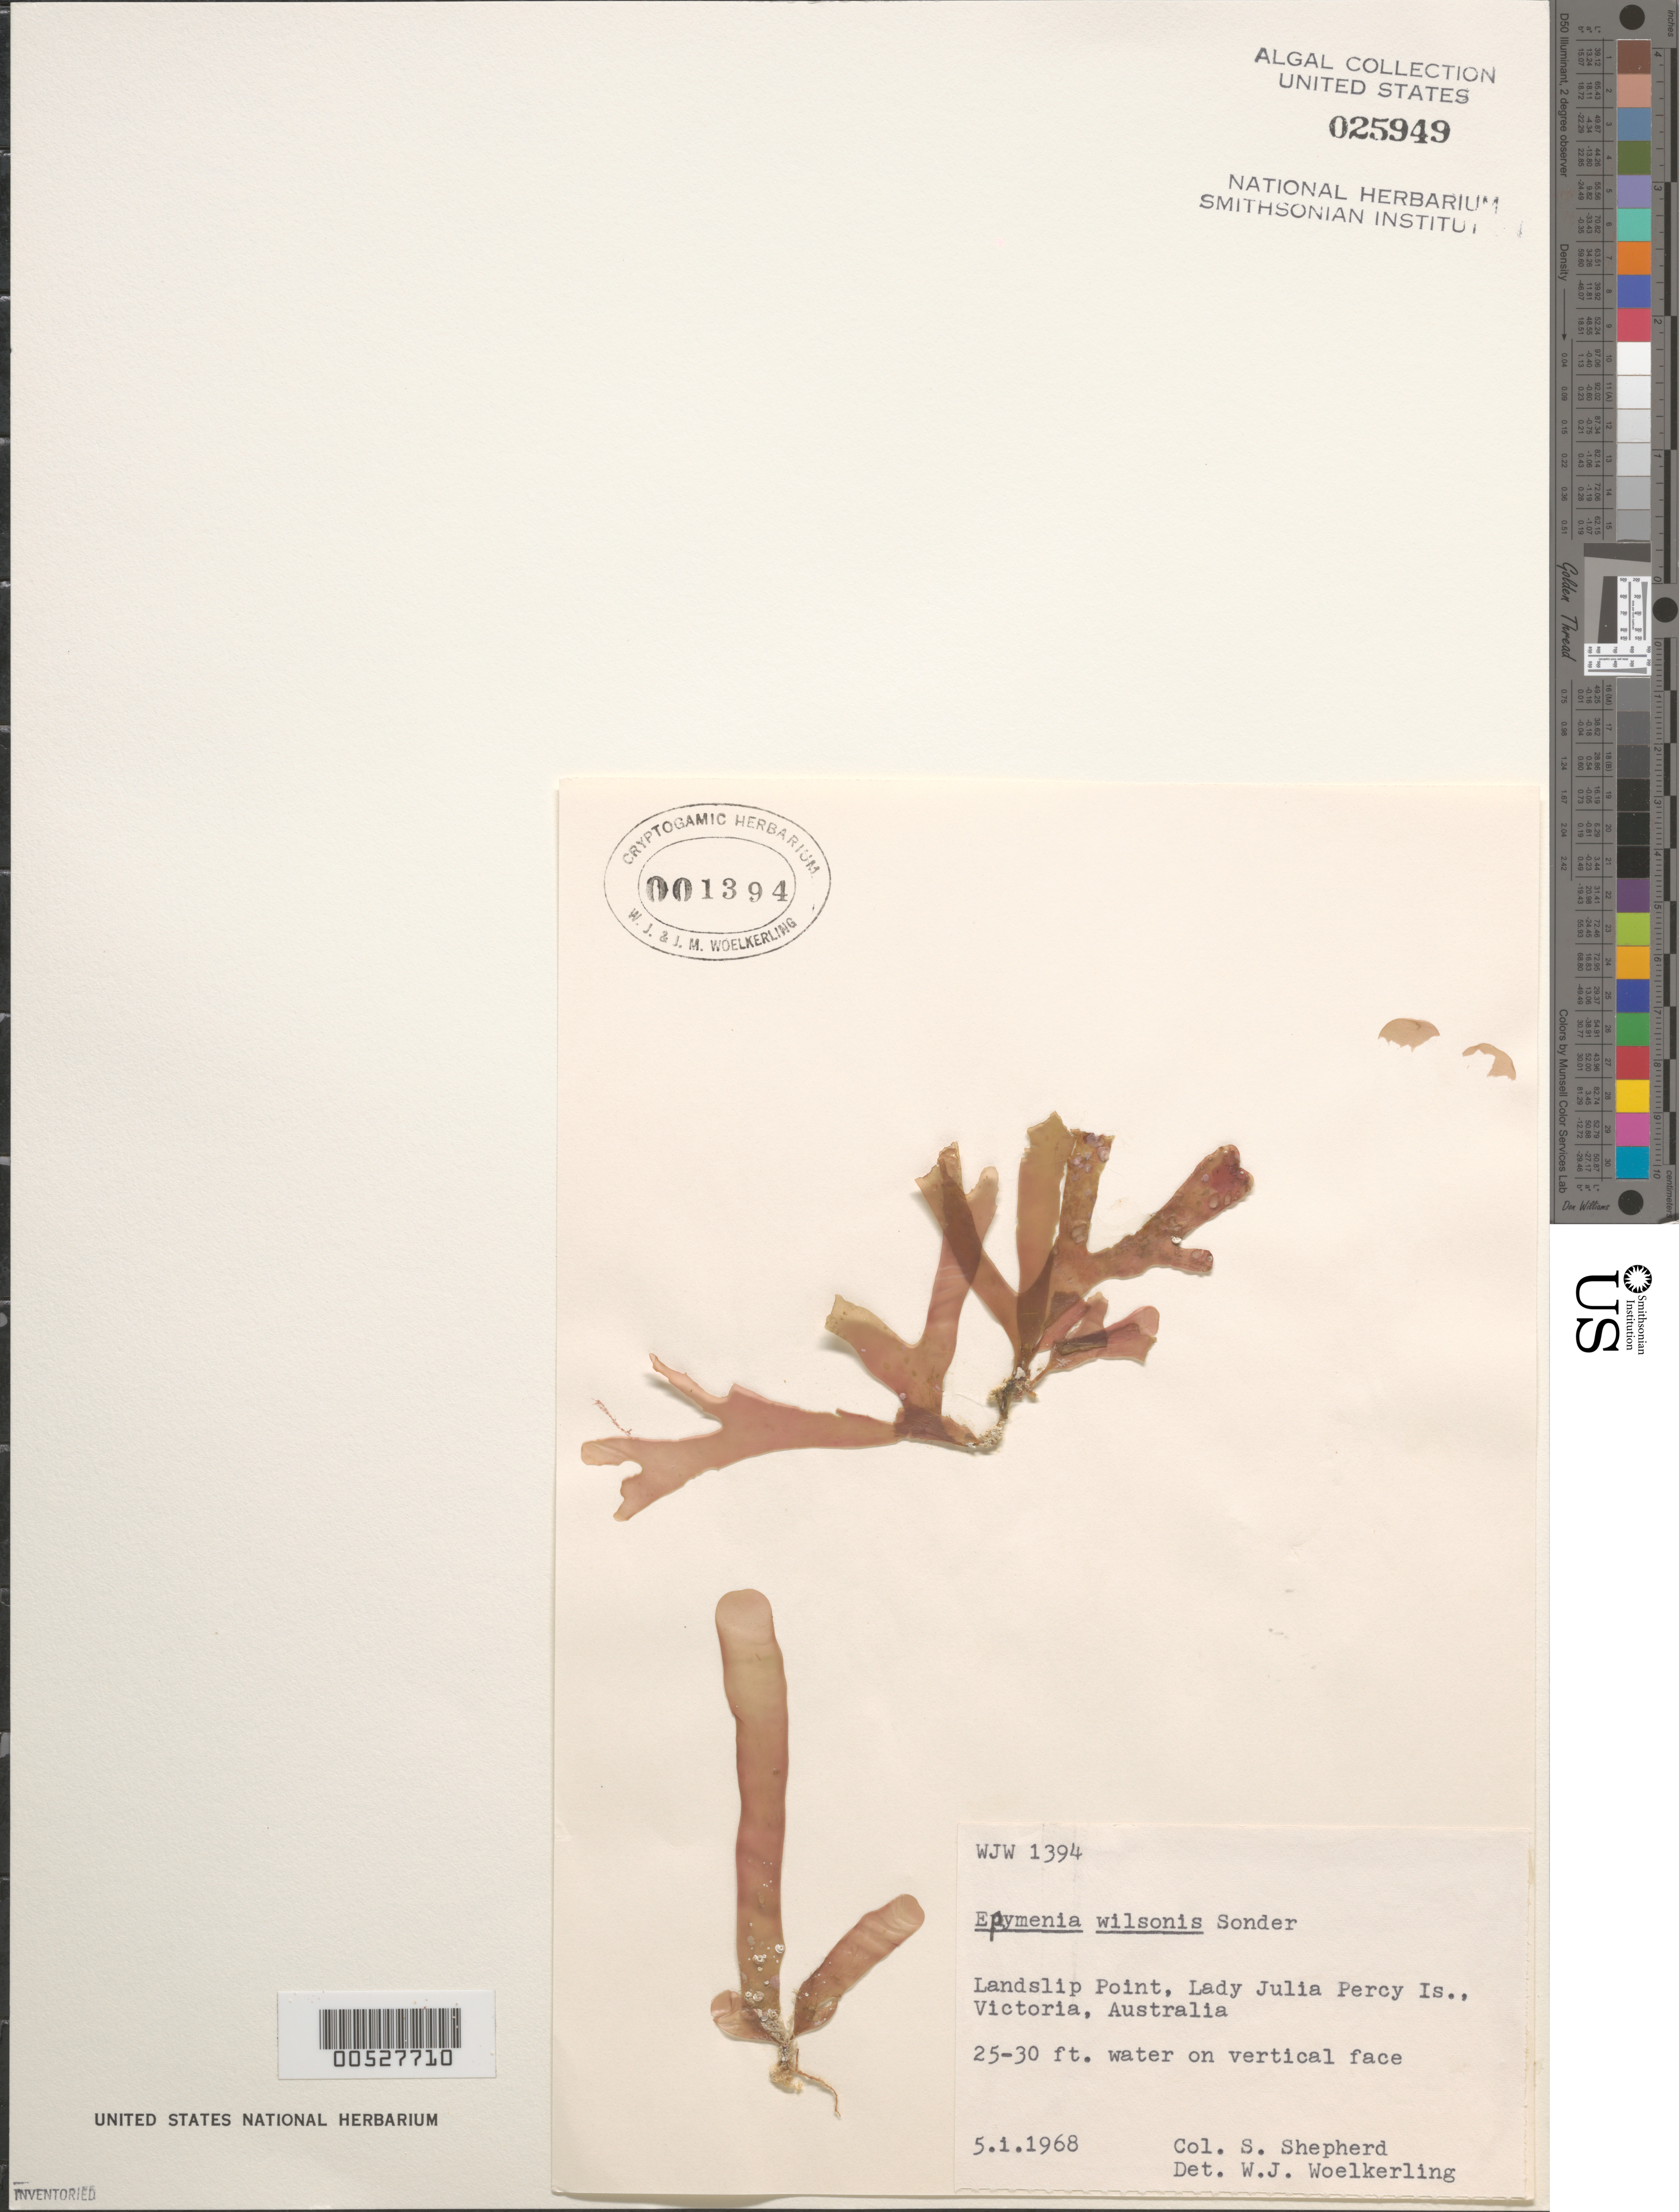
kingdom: Plantae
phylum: Rhodophyta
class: Florideophyceae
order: Rhodymeniales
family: Rhodymeniaceae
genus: Rhodymenia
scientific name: Rhodymenia wilsonis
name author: (Sonder) G.W. Saunders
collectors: S. Shepherd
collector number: WJW 1394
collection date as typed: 05 Jan 1968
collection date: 1968-01-05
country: Australia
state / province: Victoria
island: Lady Julia Percy Island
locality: Landslip Point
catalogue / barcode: US 25949